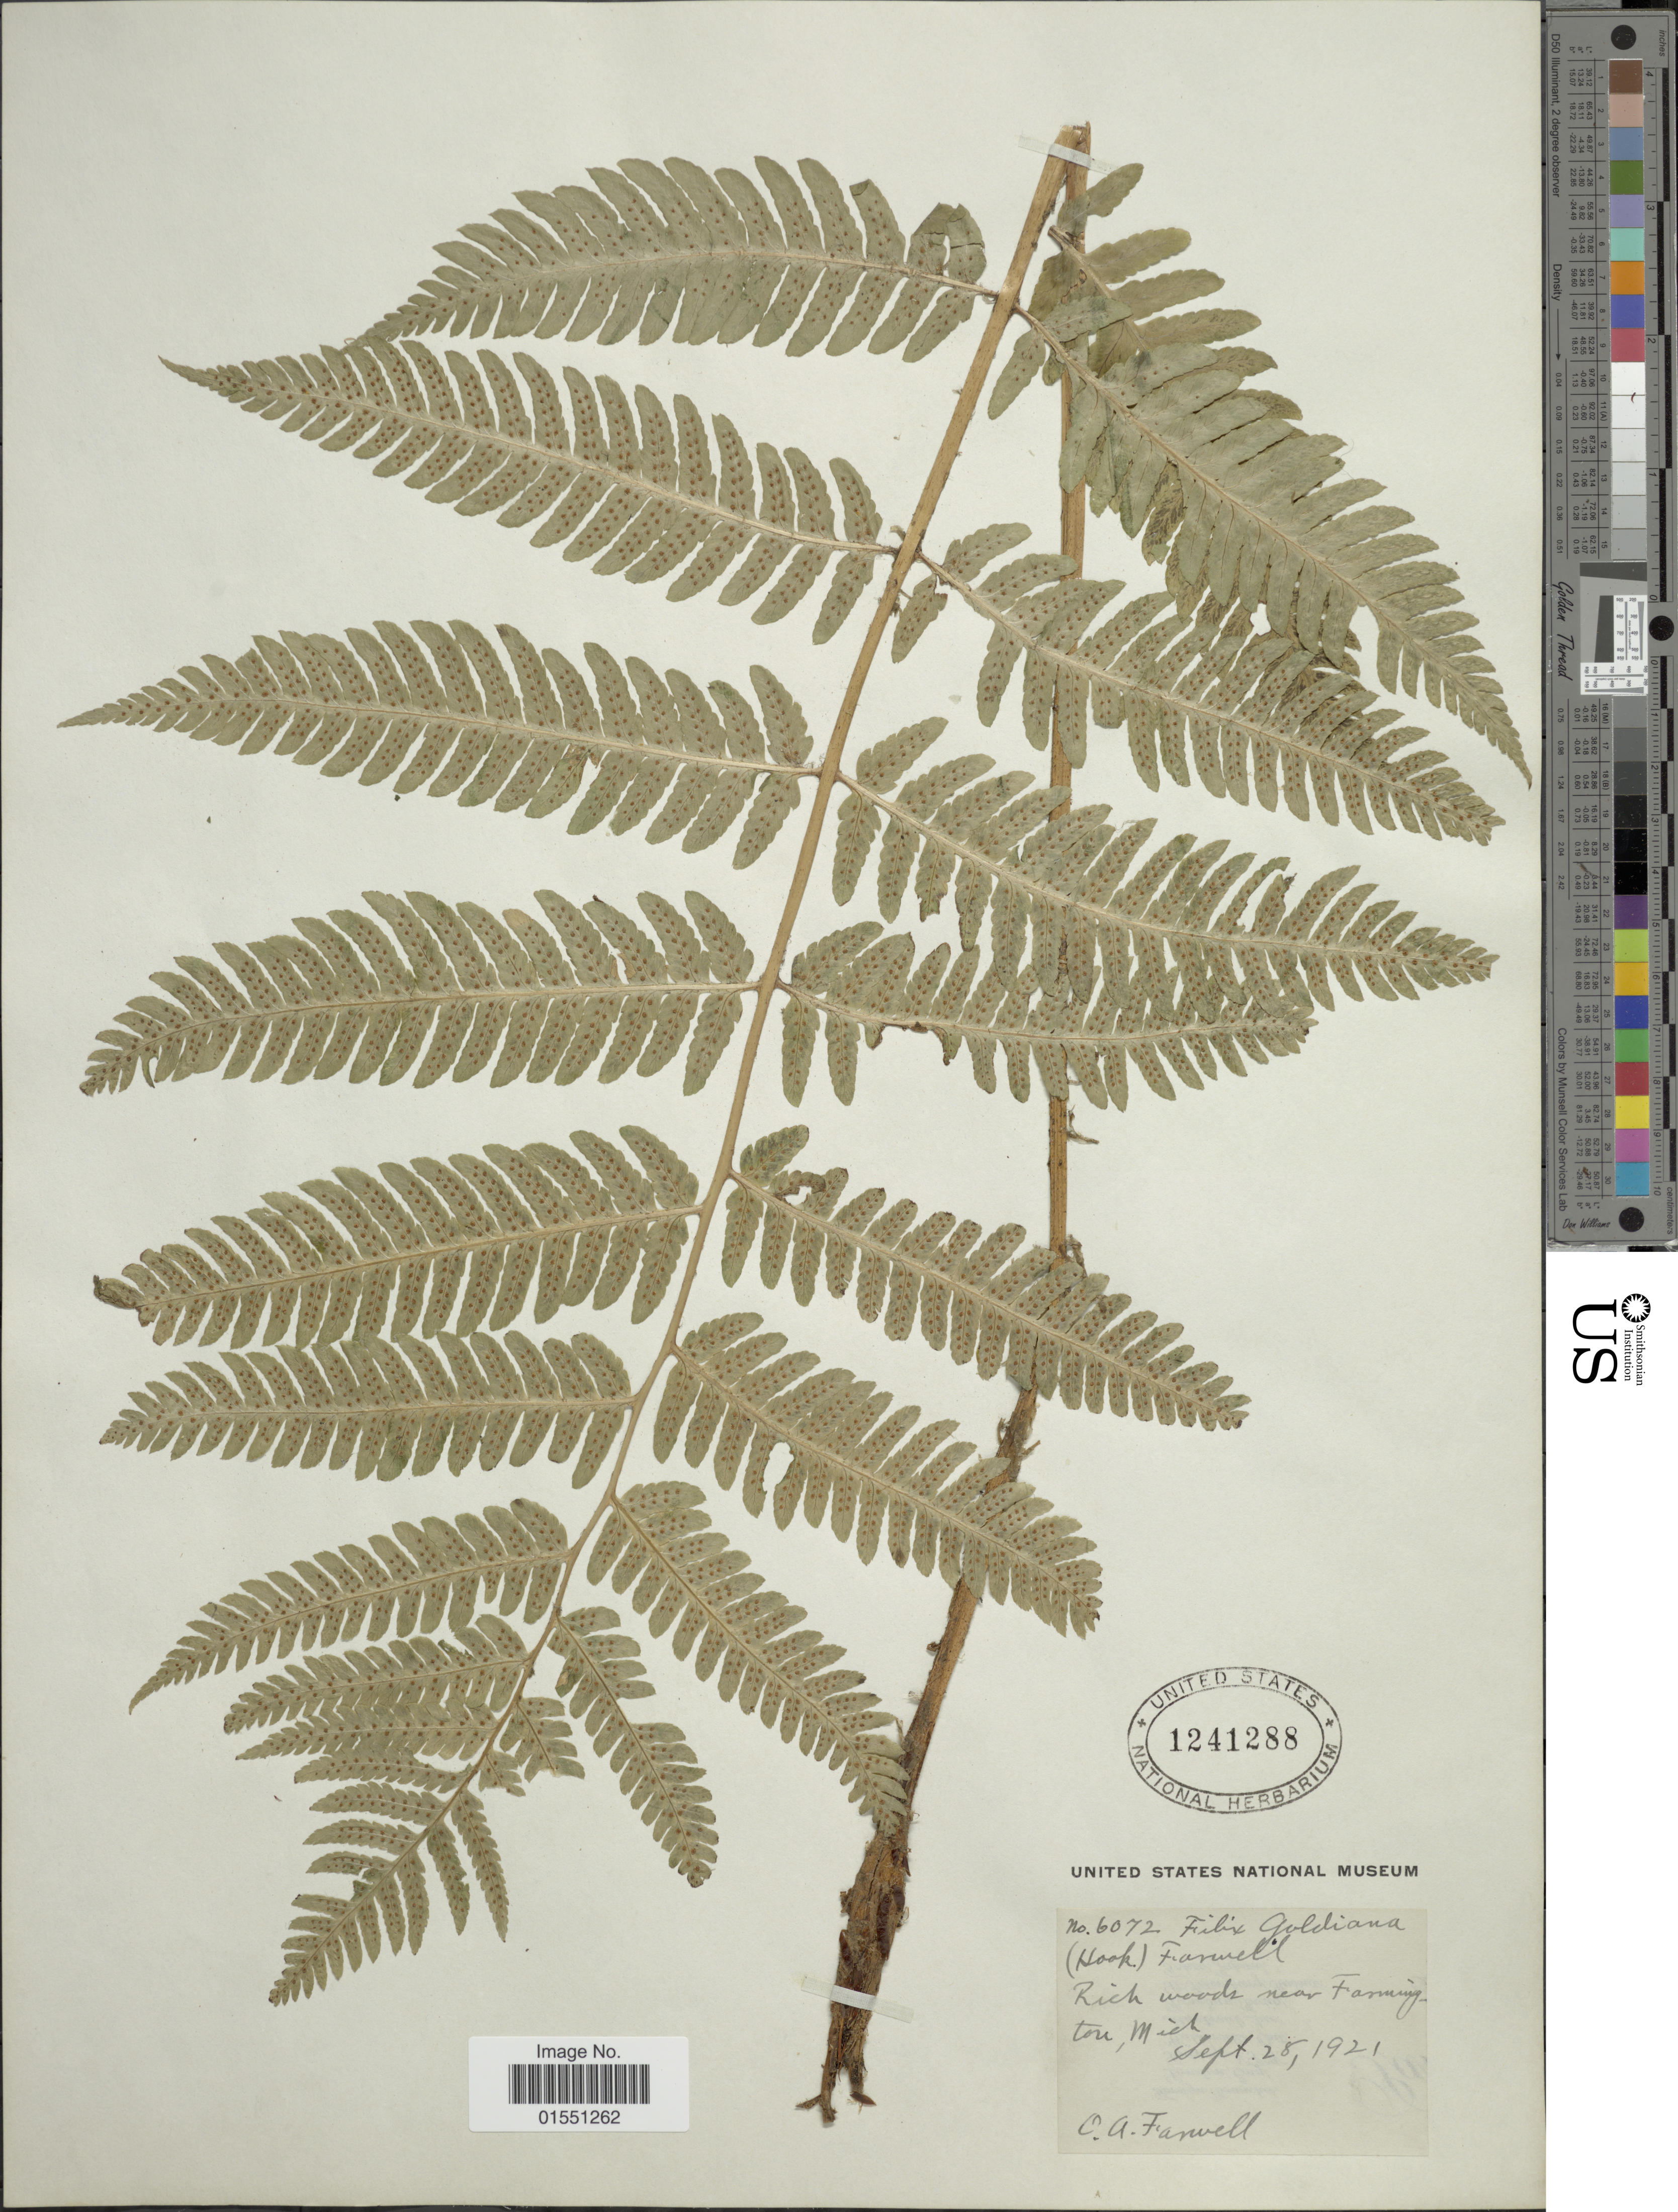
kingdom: Plantae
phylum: Tracheophyta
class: Polypodiopsida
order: Polypodiales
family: Dryopteridaceae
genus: Dryopteris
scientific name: Dryopteris goldiana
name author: (Hook. ex Goldie) A. Gray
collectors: O. Farwell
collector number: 6072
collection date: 1921-09-28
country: United States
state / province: Michigan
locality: Farmington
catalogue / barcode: US 1241288